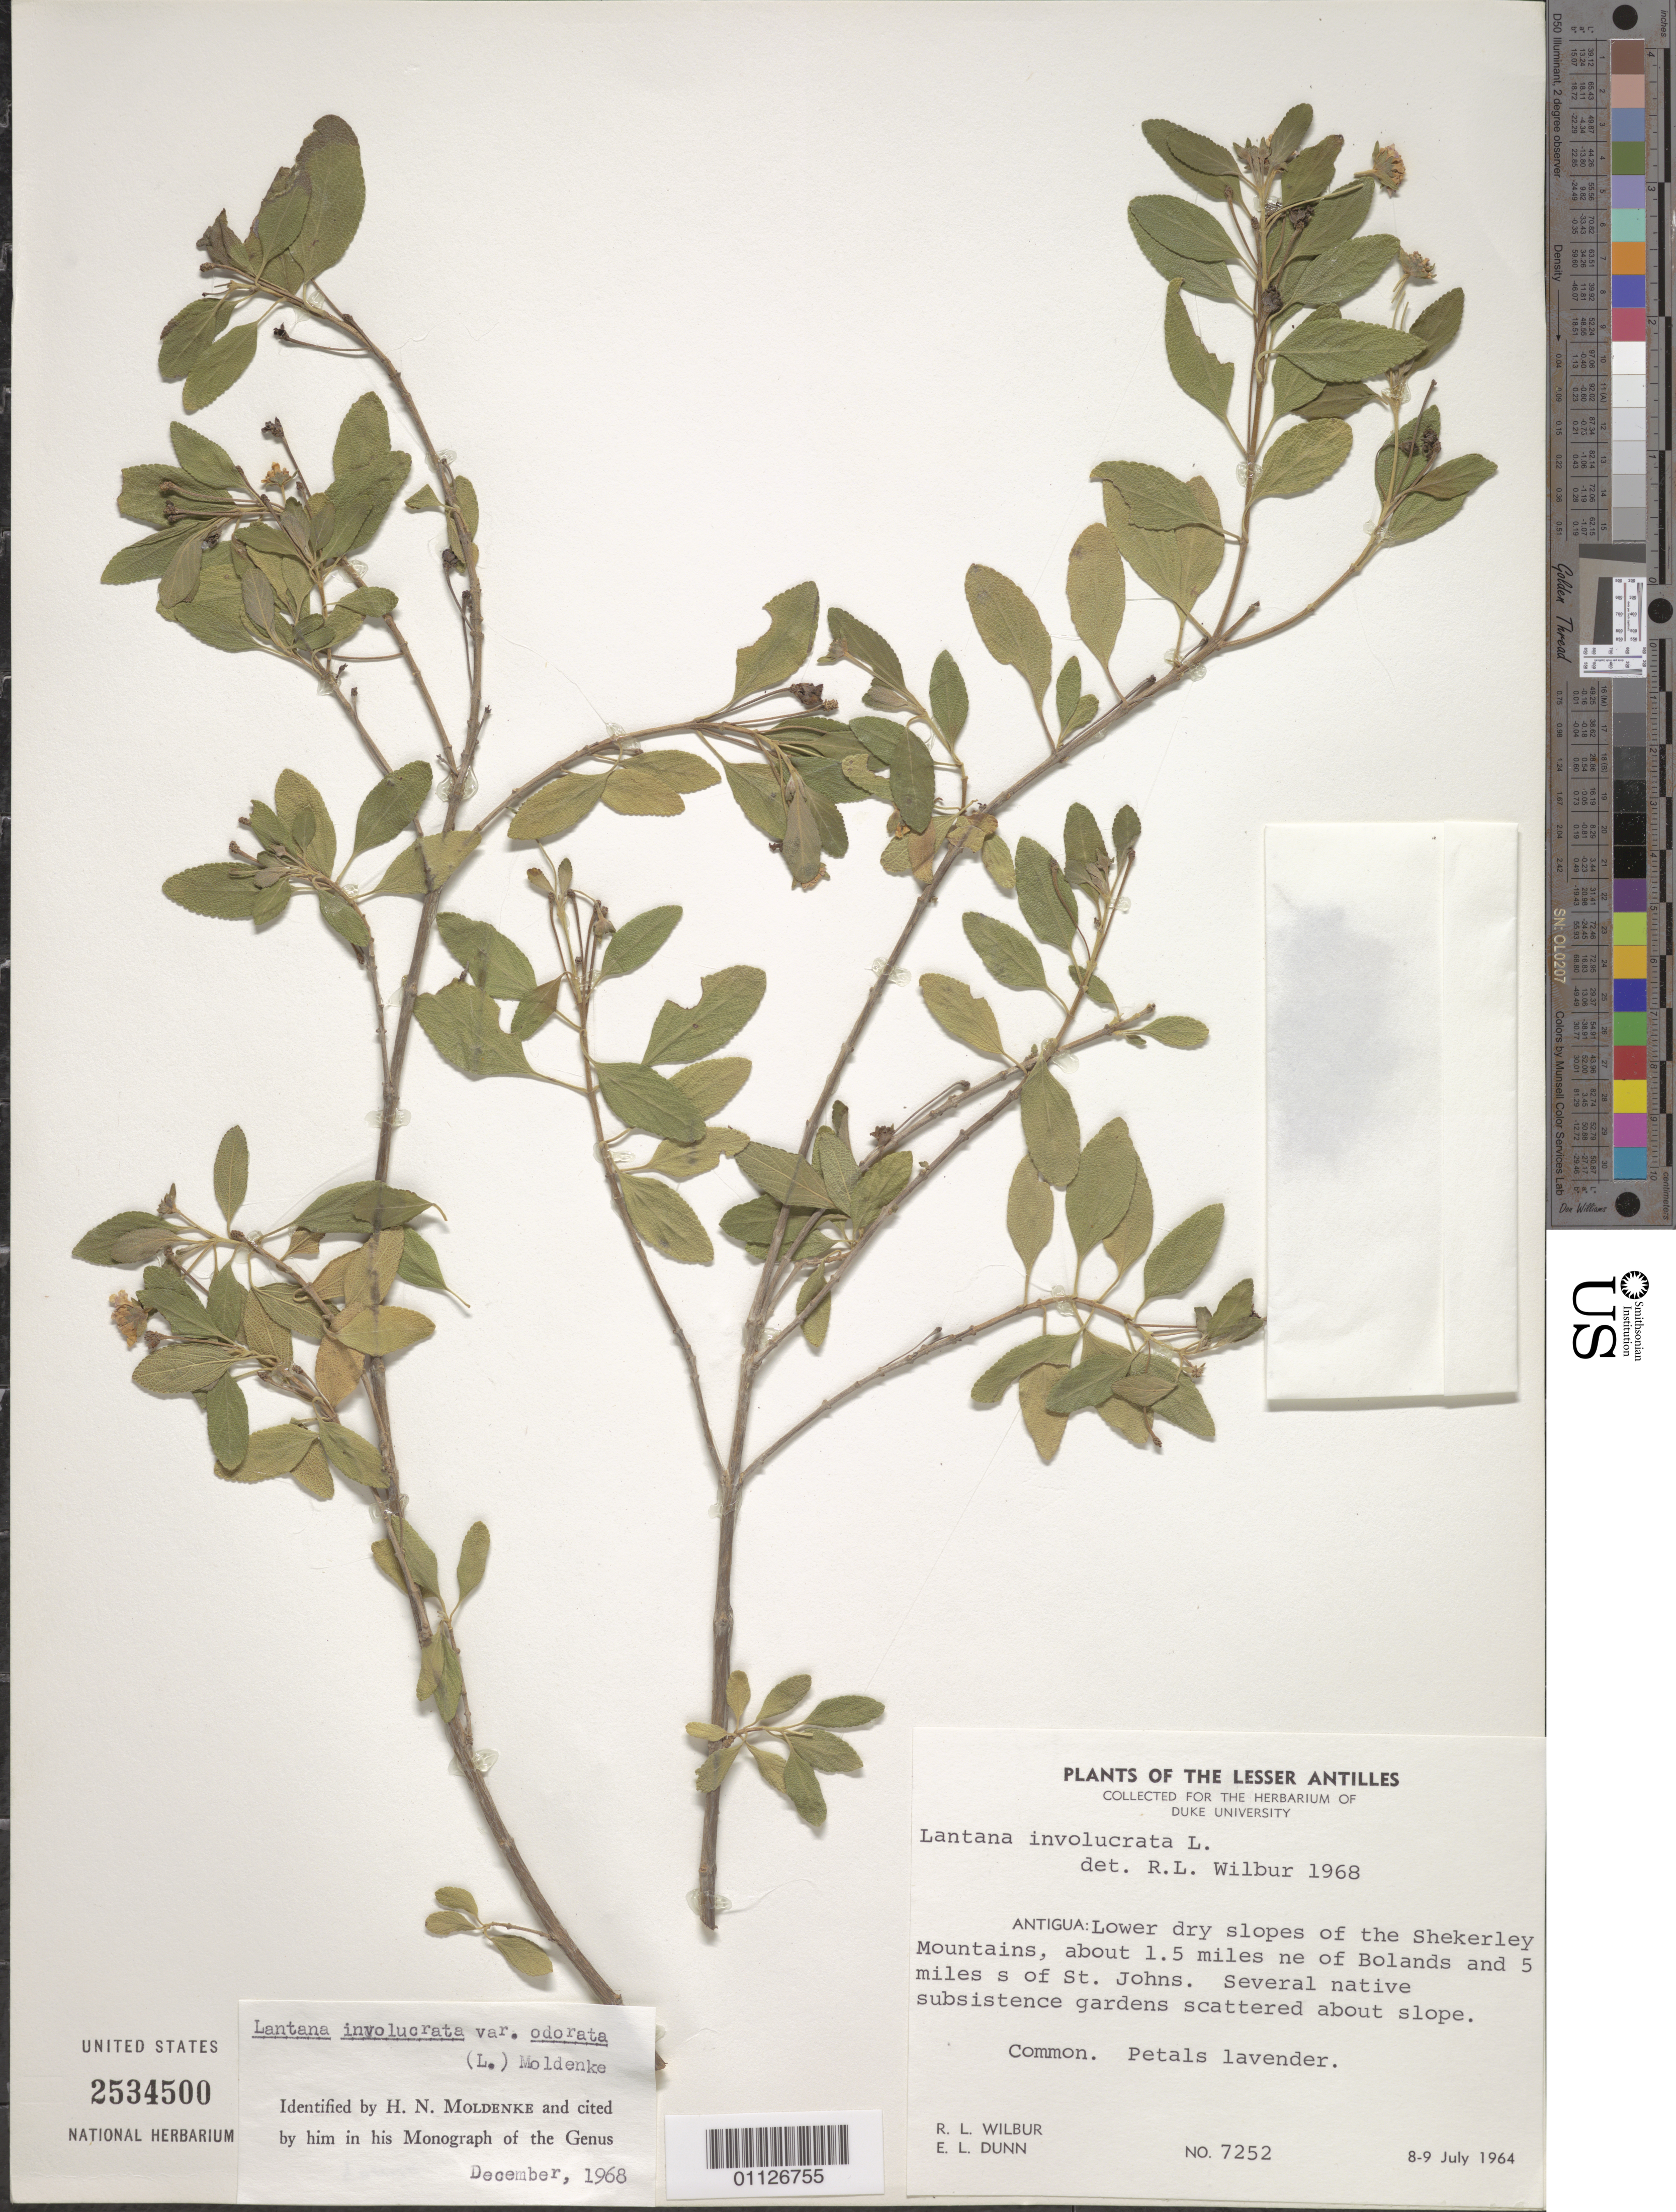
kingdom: Plantae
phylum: Tracheophyta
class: Magnoliopsida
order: Lamiales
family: Verbenaceae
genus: Lantana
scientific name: Lantana involucrata var. odorata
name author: (L.) Moldenke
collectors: R. L. Wilbur & E. Dunn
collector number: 7252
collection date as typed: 08 Jul 1964 to 09 Jul 1964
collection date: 1964-07-08/1964-07-09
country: Antigua and Barbuda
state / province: Saint Mary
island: Antigua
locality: Lower dry slopes of the Shekerley Mountains, about 1.5 mi NE of Bolands and 5 mi S of St. Johns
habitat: several native subsistence gardens scattered about slope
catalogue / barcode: US 7252